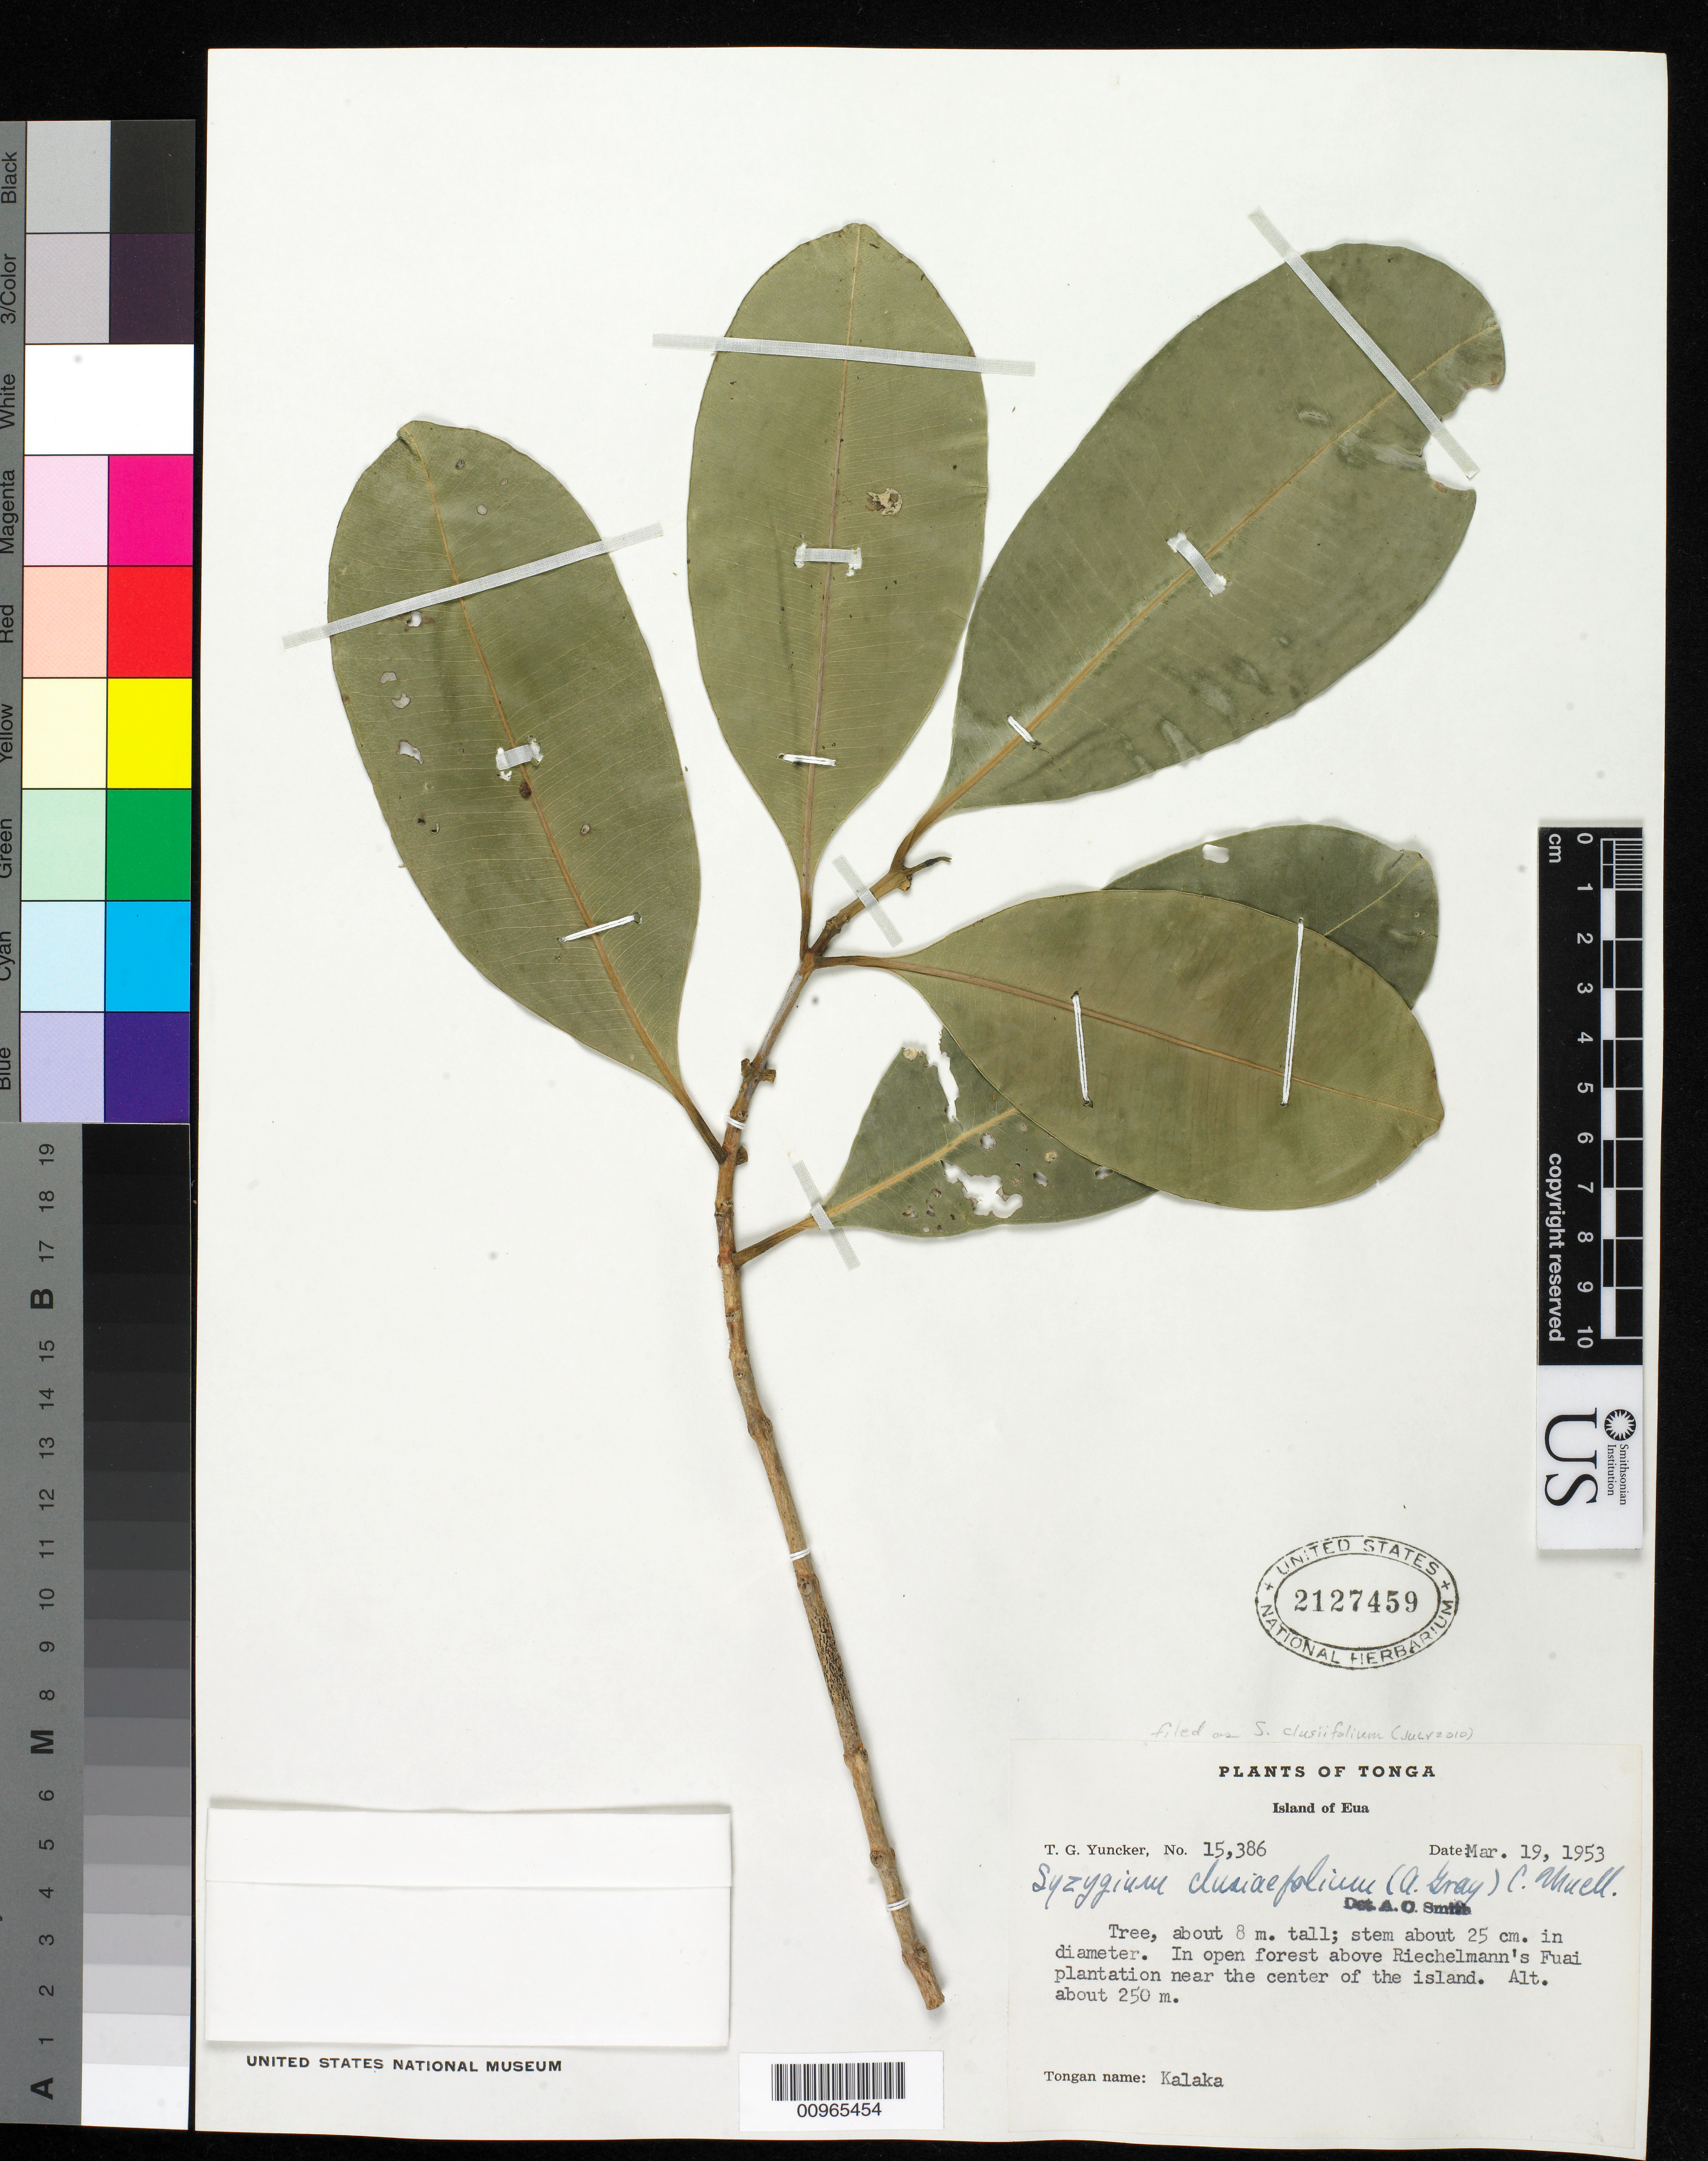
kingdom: Plantae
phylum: Tracheophyta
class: Magnoliopsida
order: Myrtales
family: Myrtaceae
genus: Syzygium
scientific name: Syzygium clusiifolium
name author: (A. Gray) Müll. Stuttg.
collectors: T. G. Yuncker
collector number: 15386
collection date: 1953-03-19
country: Tonga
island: Eua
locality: In open forest above Riechelmann's Fuai plantation near the center of the island, Eua Island, Tonga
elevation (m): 250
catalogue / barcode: US 2127459